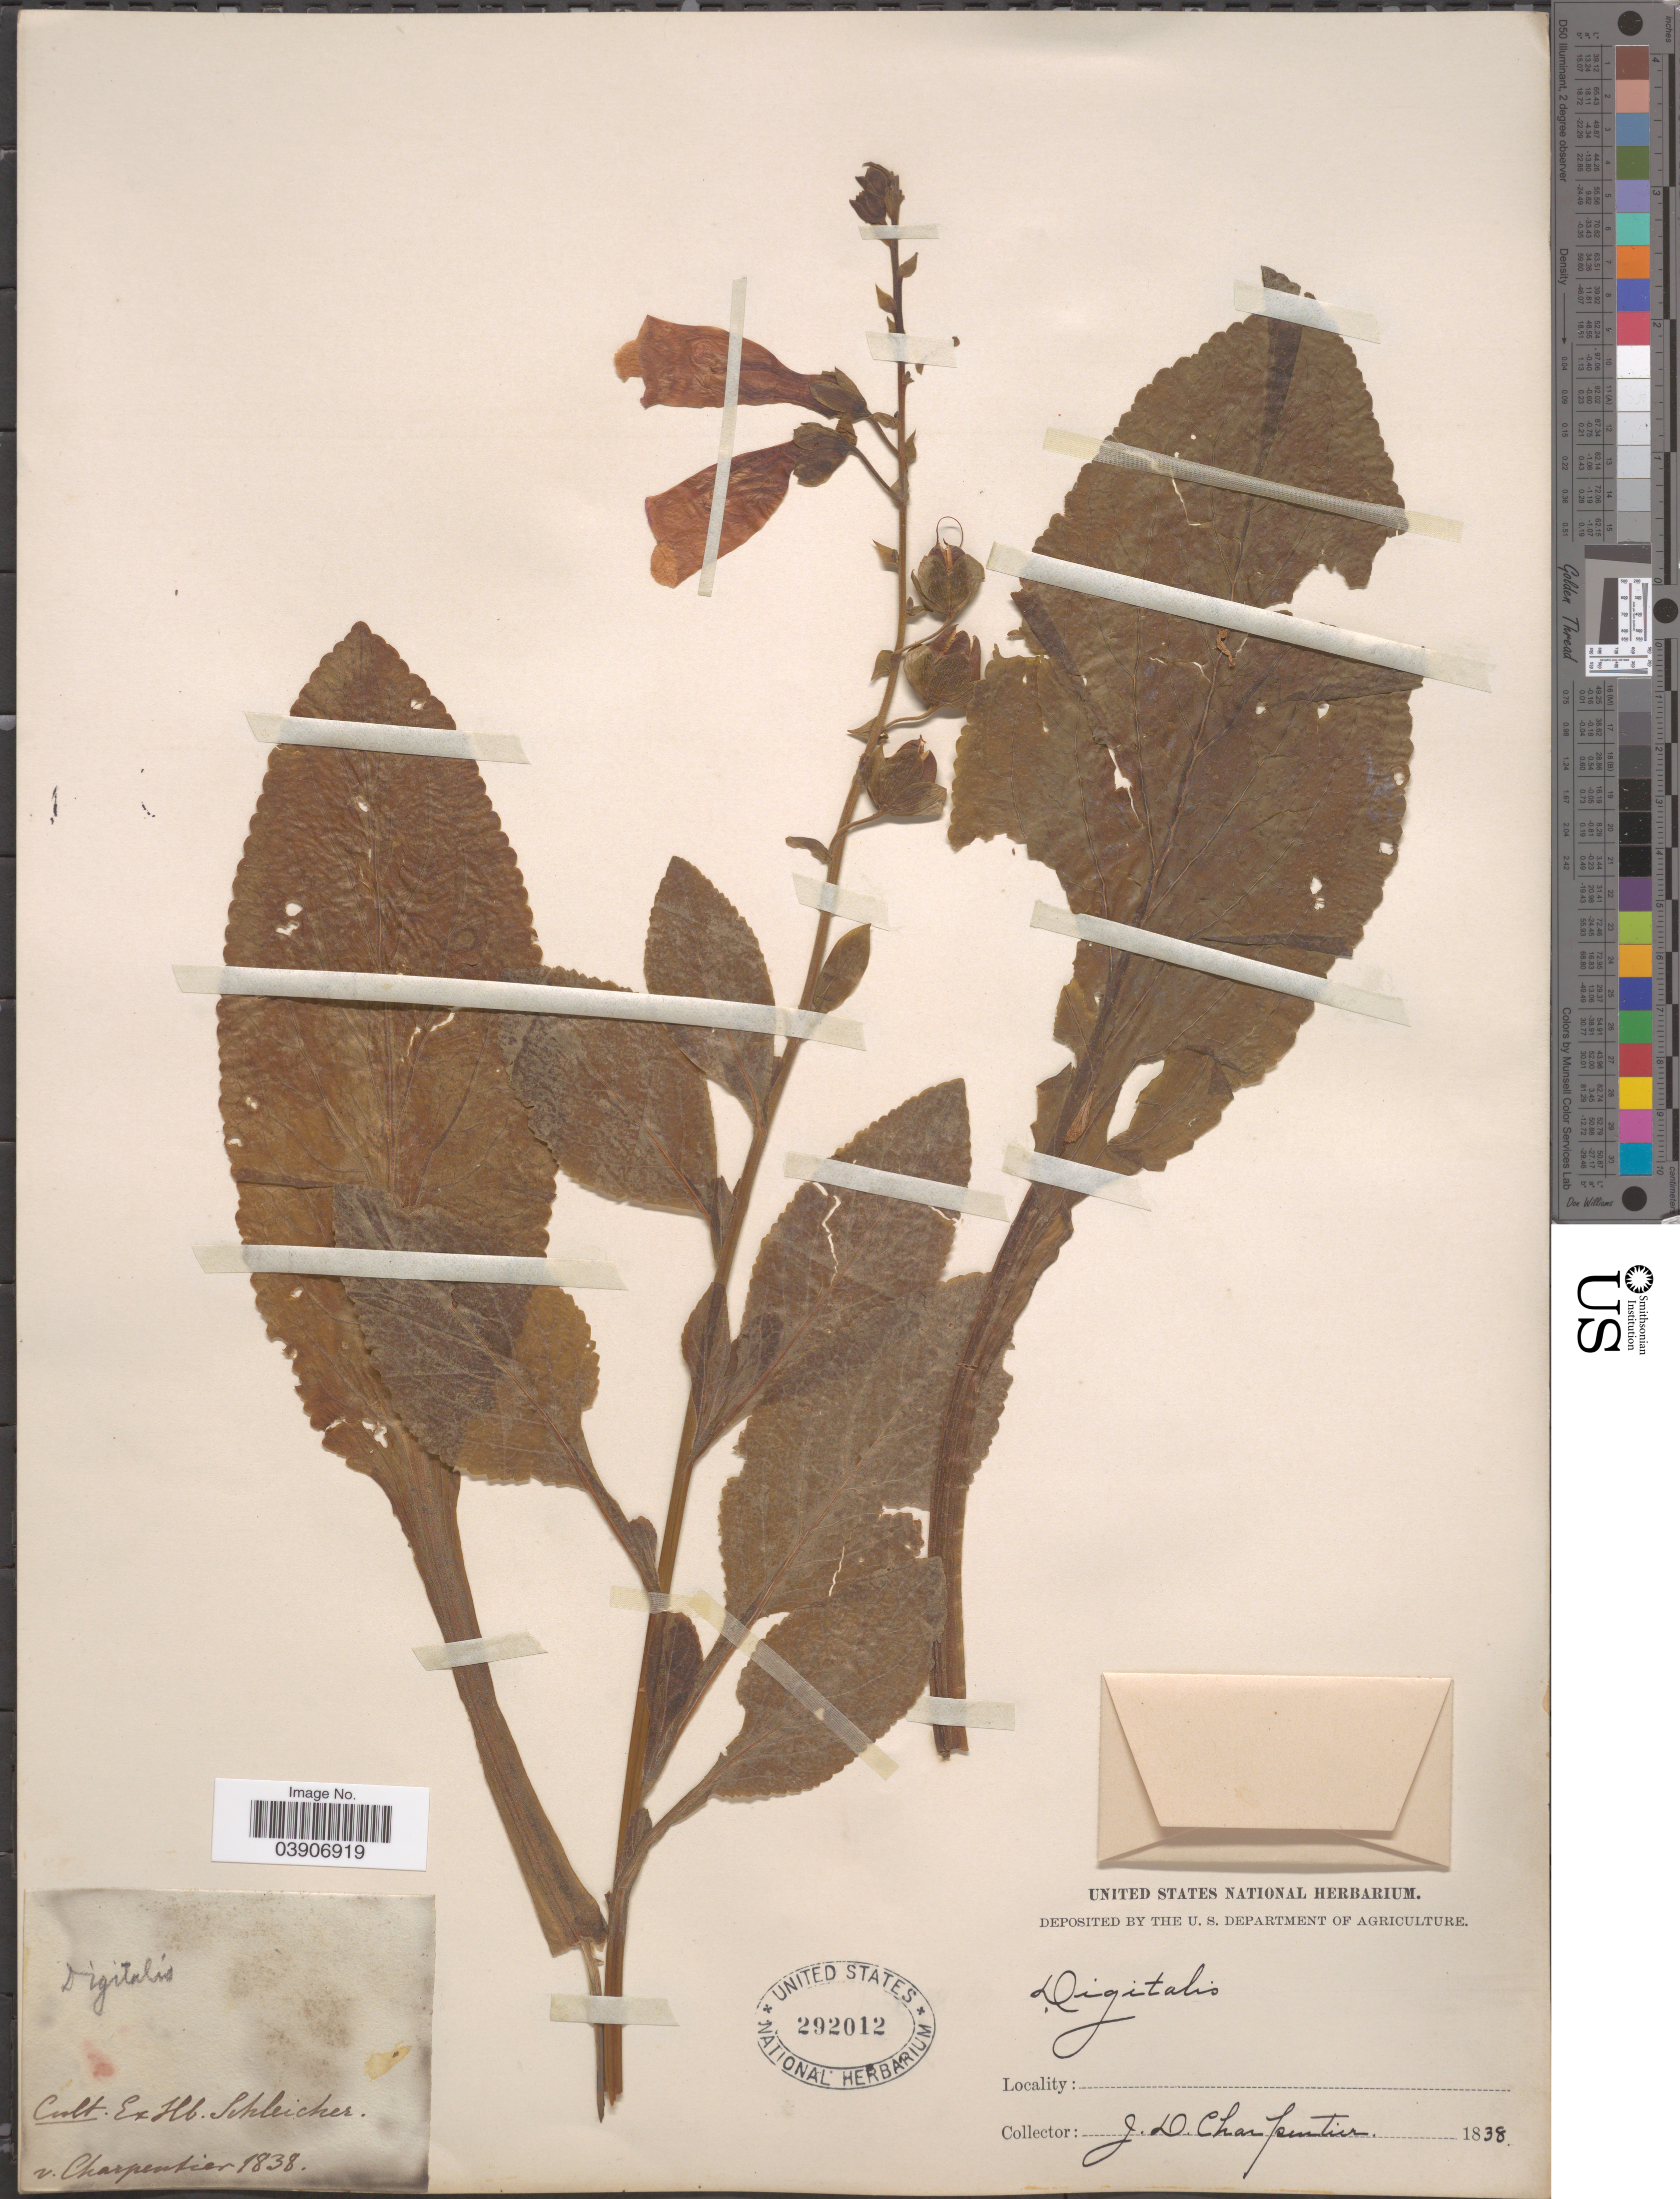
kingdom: Plantae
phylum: Tracheophyta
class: Magnoliopsida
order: Lamiales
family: Plantaginaceae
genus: Digitalis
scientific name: Digitalis sp.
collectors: J. de Charpentier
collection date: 1838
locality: Ex Hb. Schleicher.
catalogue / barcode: US 292012